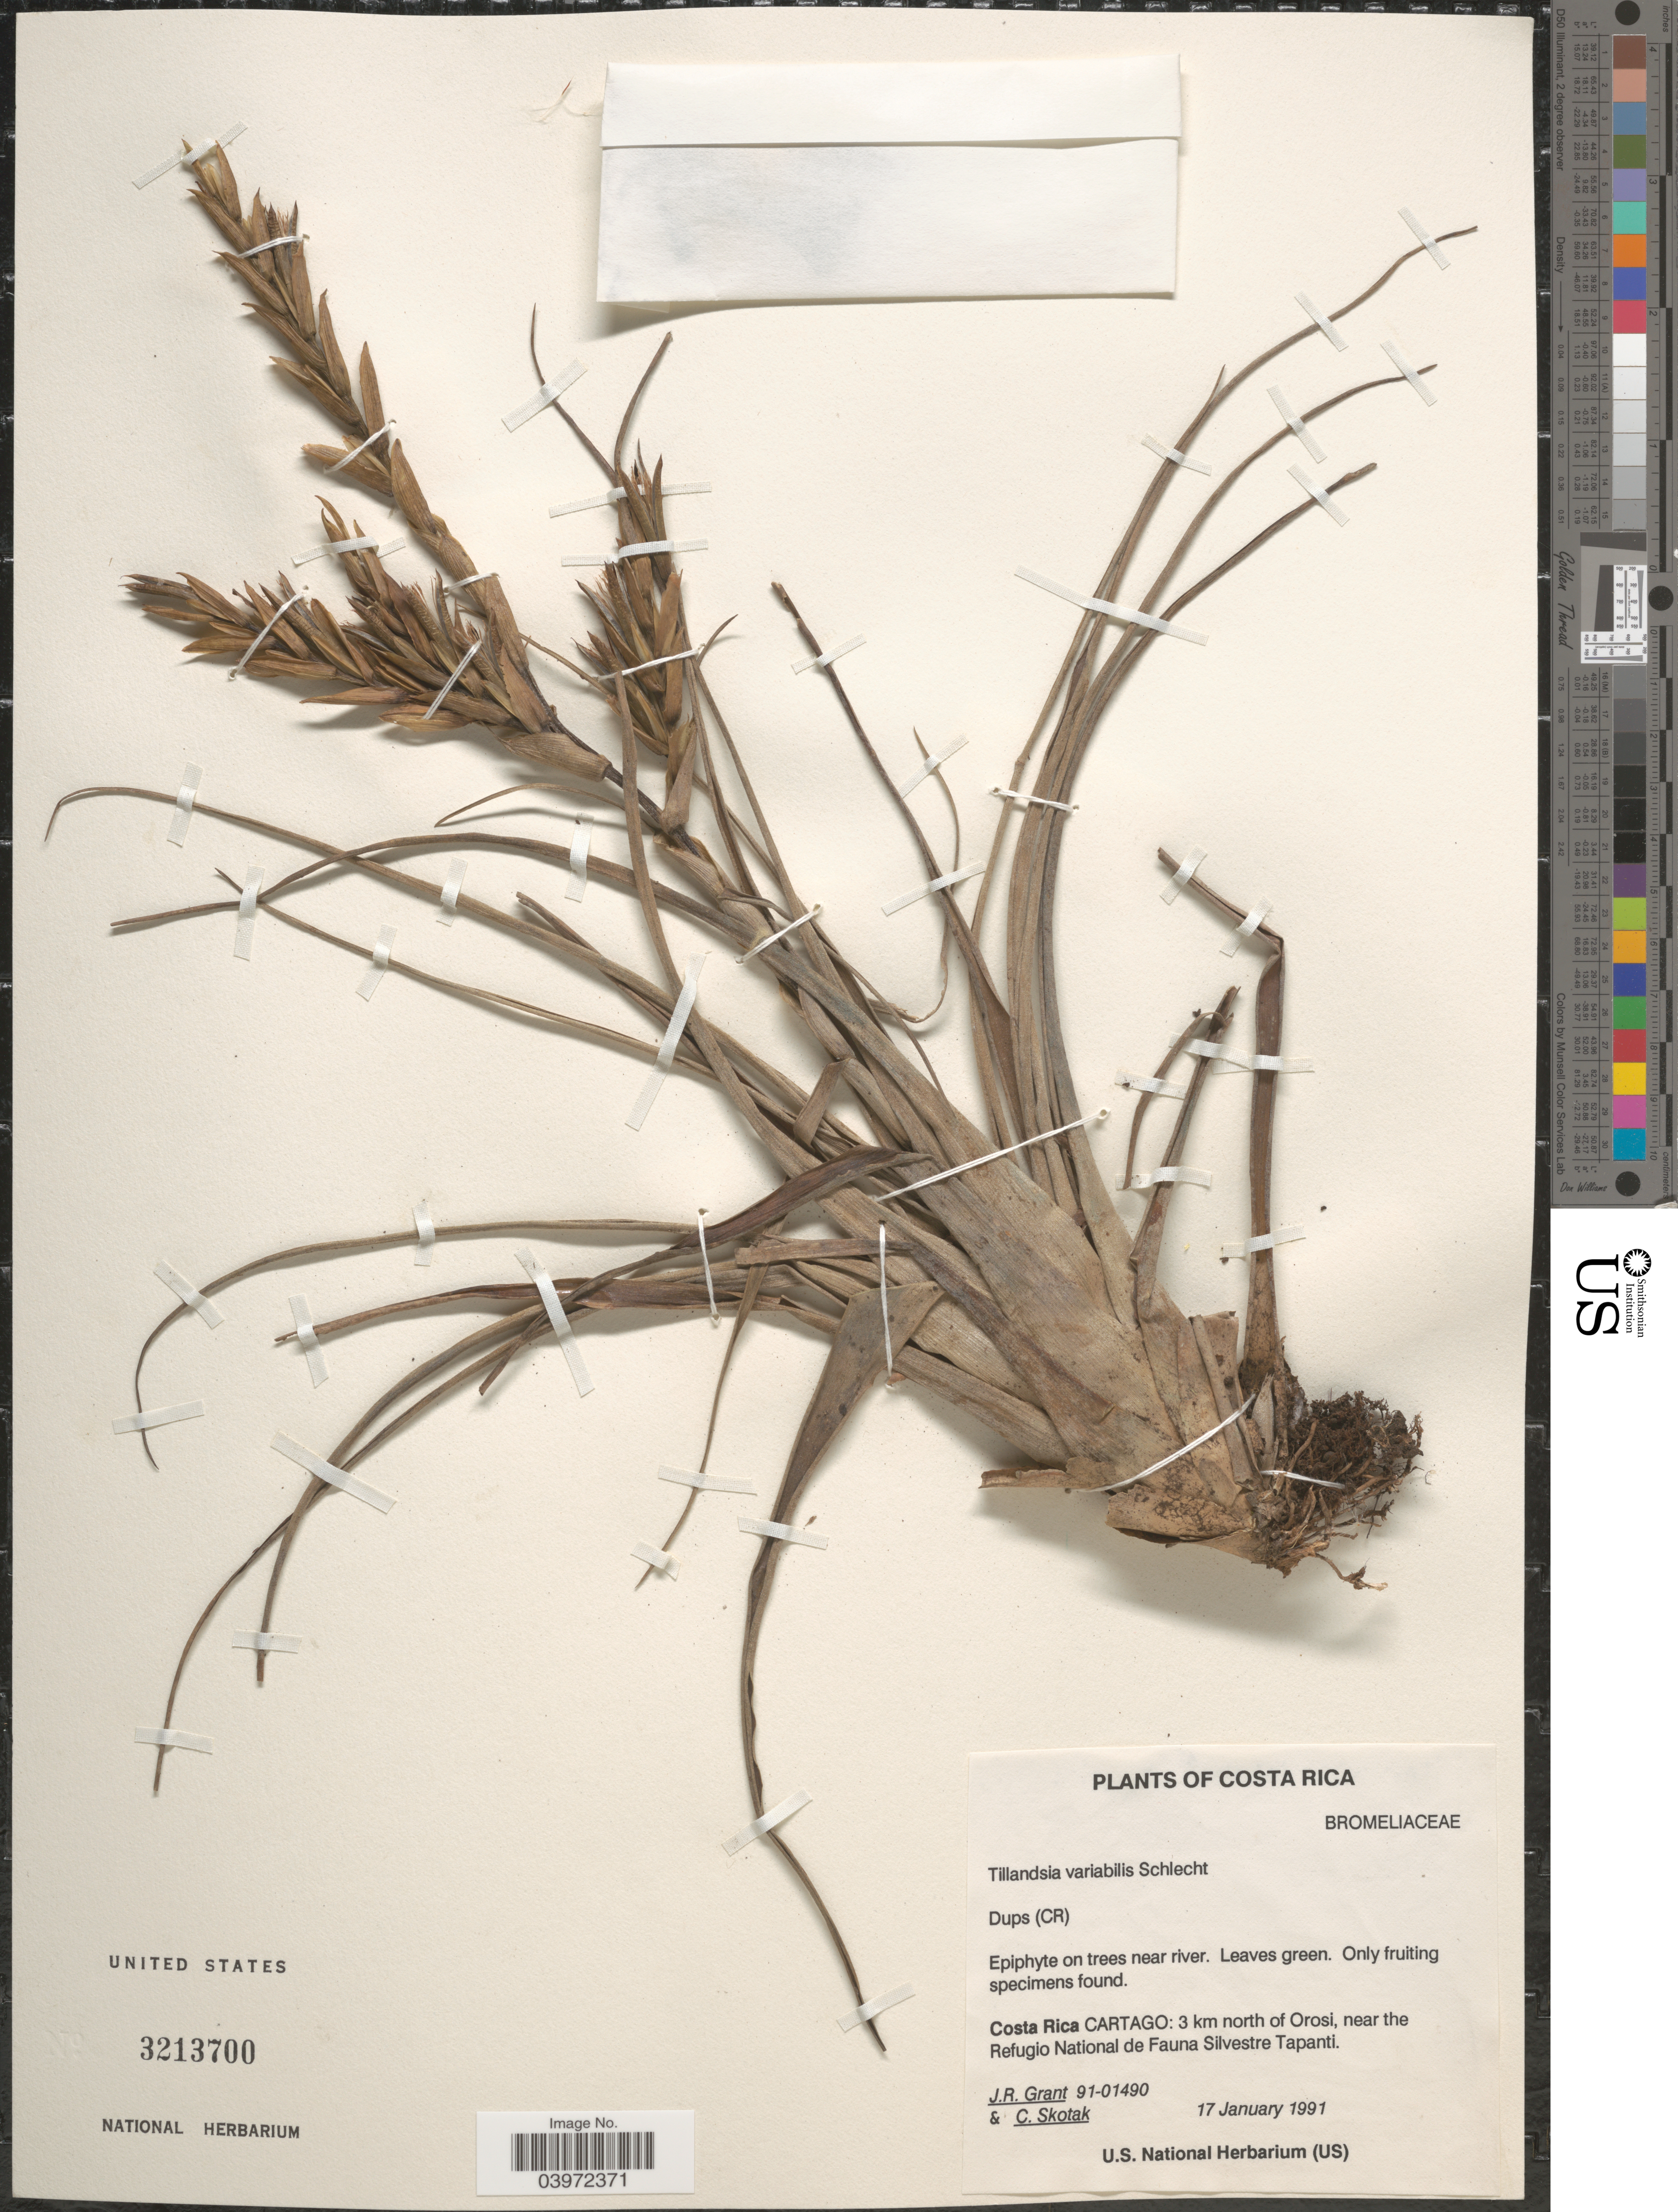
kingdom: Plantae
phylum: Tracheophyta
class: Liliopsida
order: Poales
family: Bromeliaceae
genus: Tillandsia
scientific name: Tillandsia variabilis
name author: Schltdl.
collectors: J. Grant & C. Skotak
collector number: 91-01490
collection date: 1991-01-17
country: Costa Rica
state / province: Cartago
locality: Epiphyte on trees near river. 3 km north of Orosi, near the Refugio National de Fauna Silvestre Tapanti.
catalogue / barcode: US 3213700